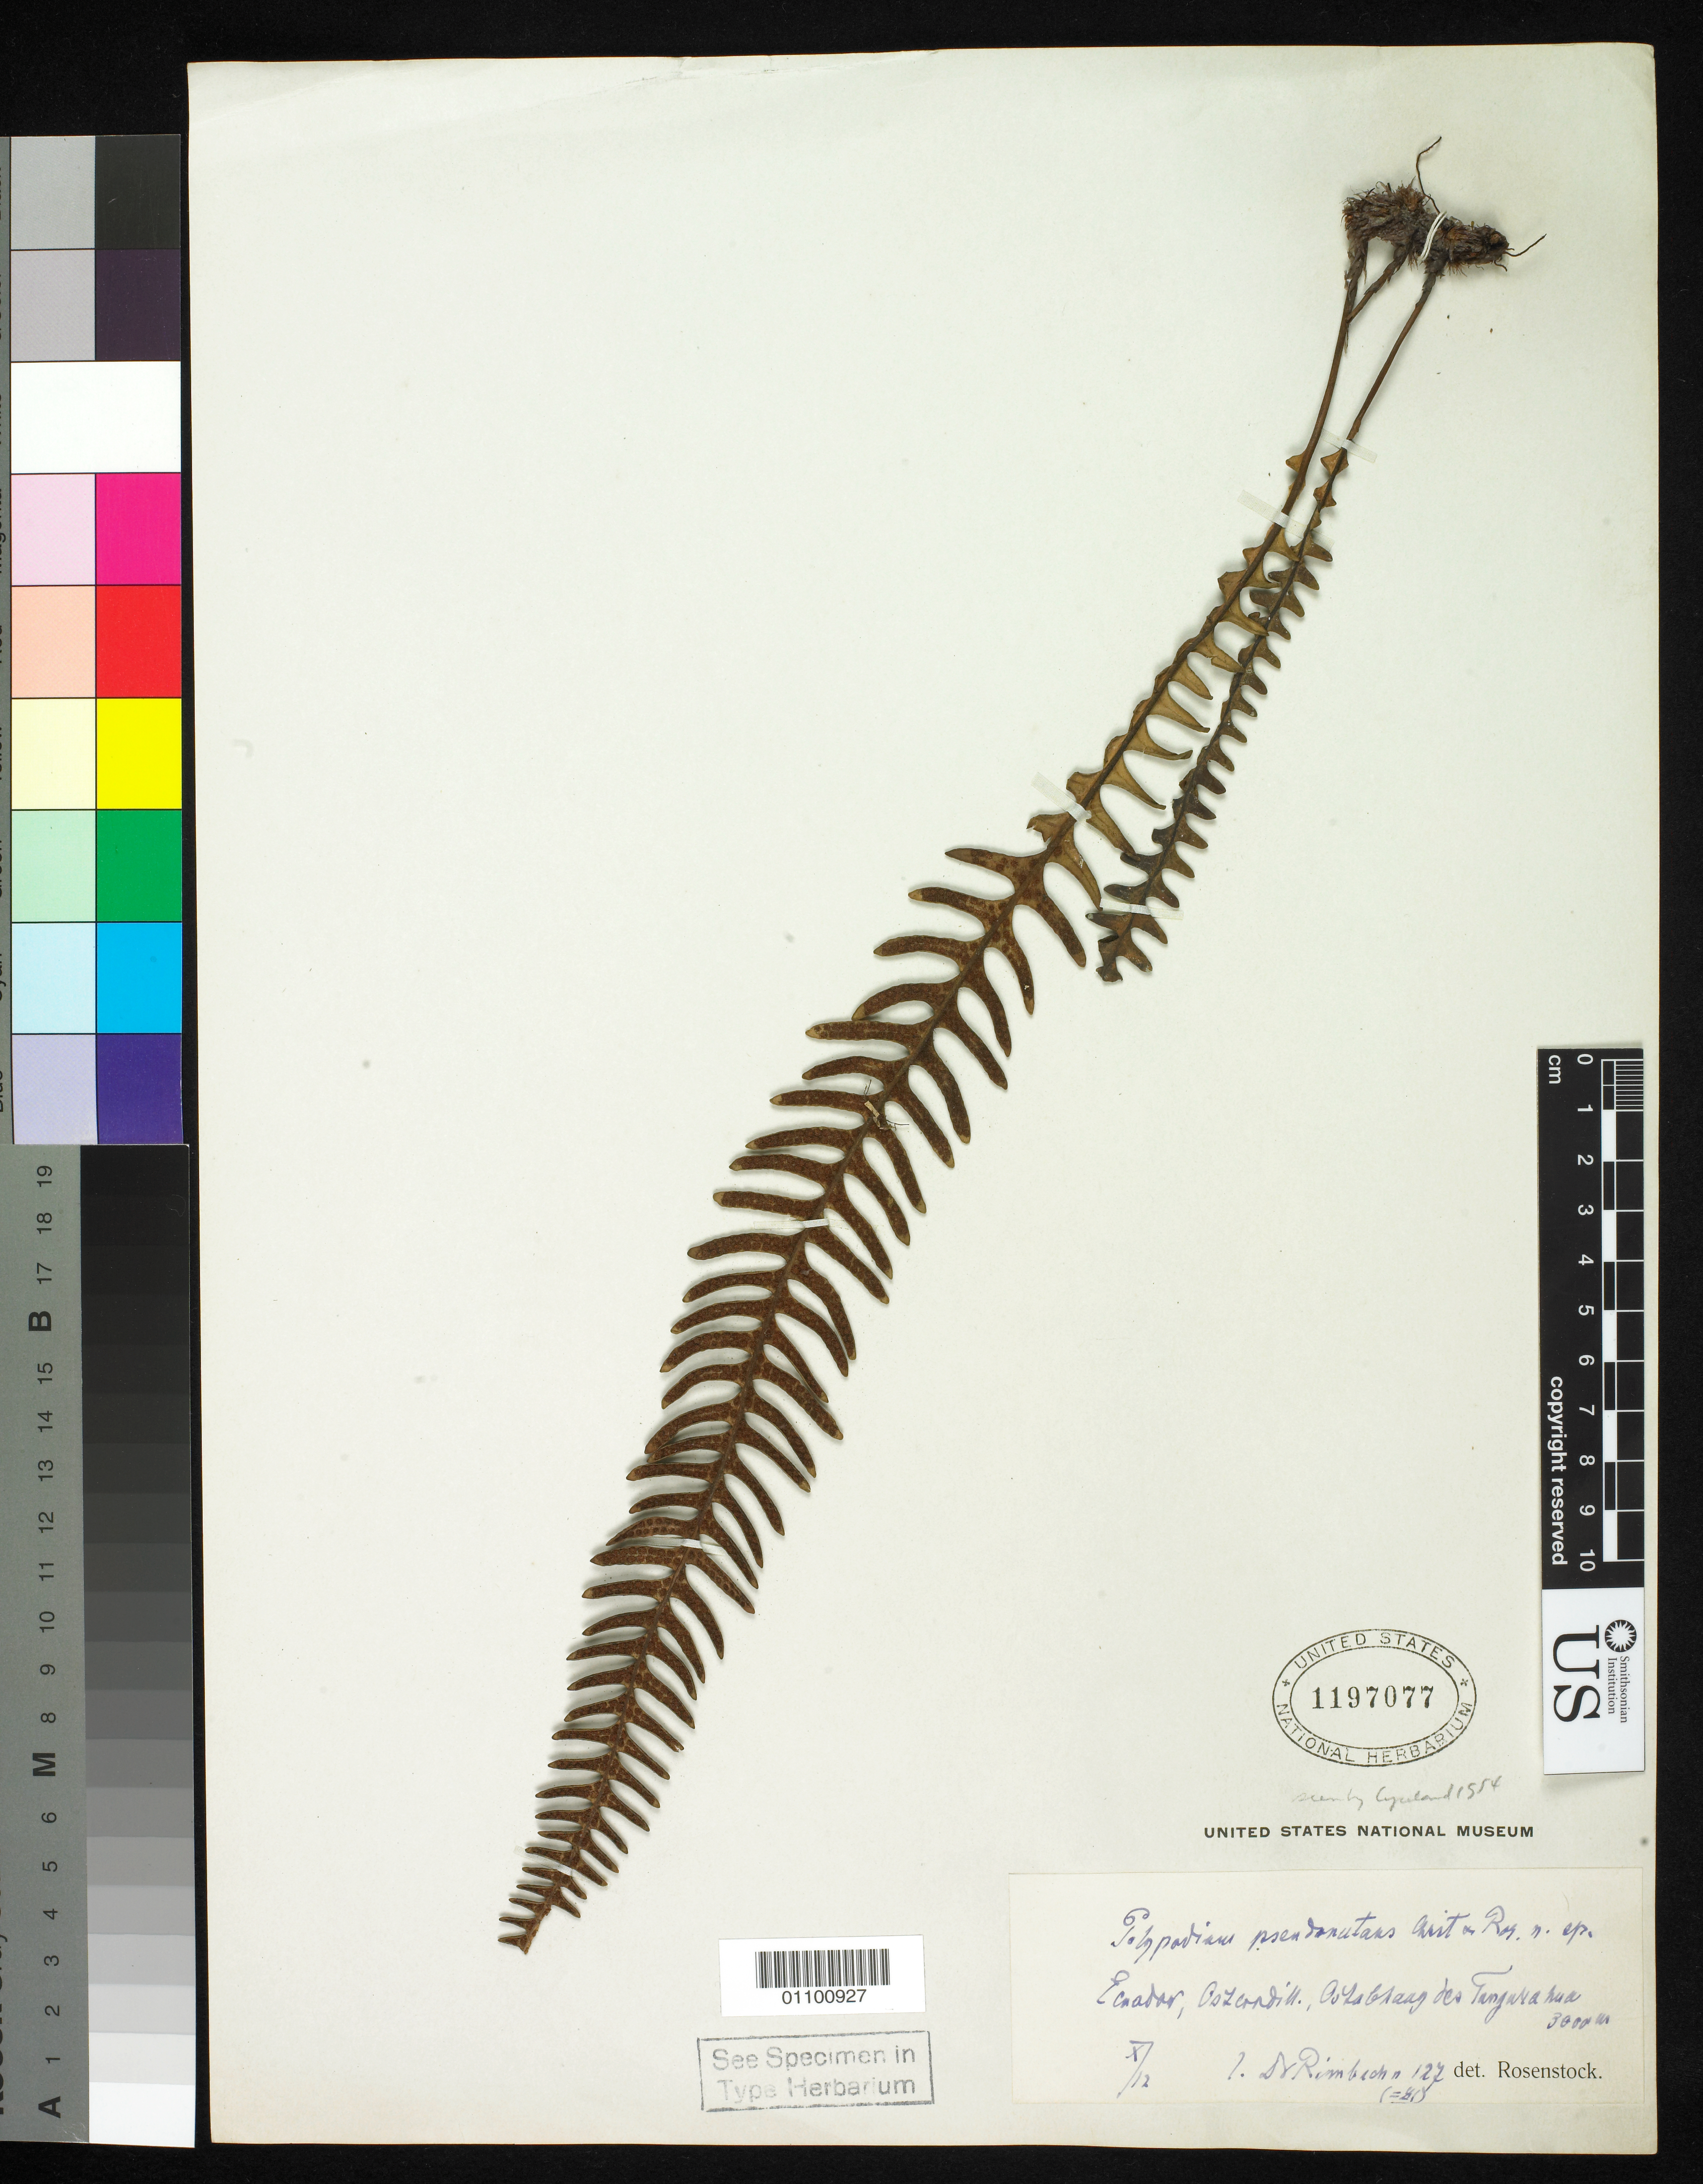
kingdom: Plantae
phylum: Tracheophyta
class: Polypodiopsida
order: Polypodiales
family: Polypodiaceae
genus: Polypodium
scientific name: Polypodium pseudonutans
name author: Christ & Rosenst.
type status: Type Collection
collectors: A. Rimbach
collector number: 127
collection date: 1912-10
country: Ecuador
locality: Tungurahua.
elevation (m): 3000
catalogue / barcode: US 1197077